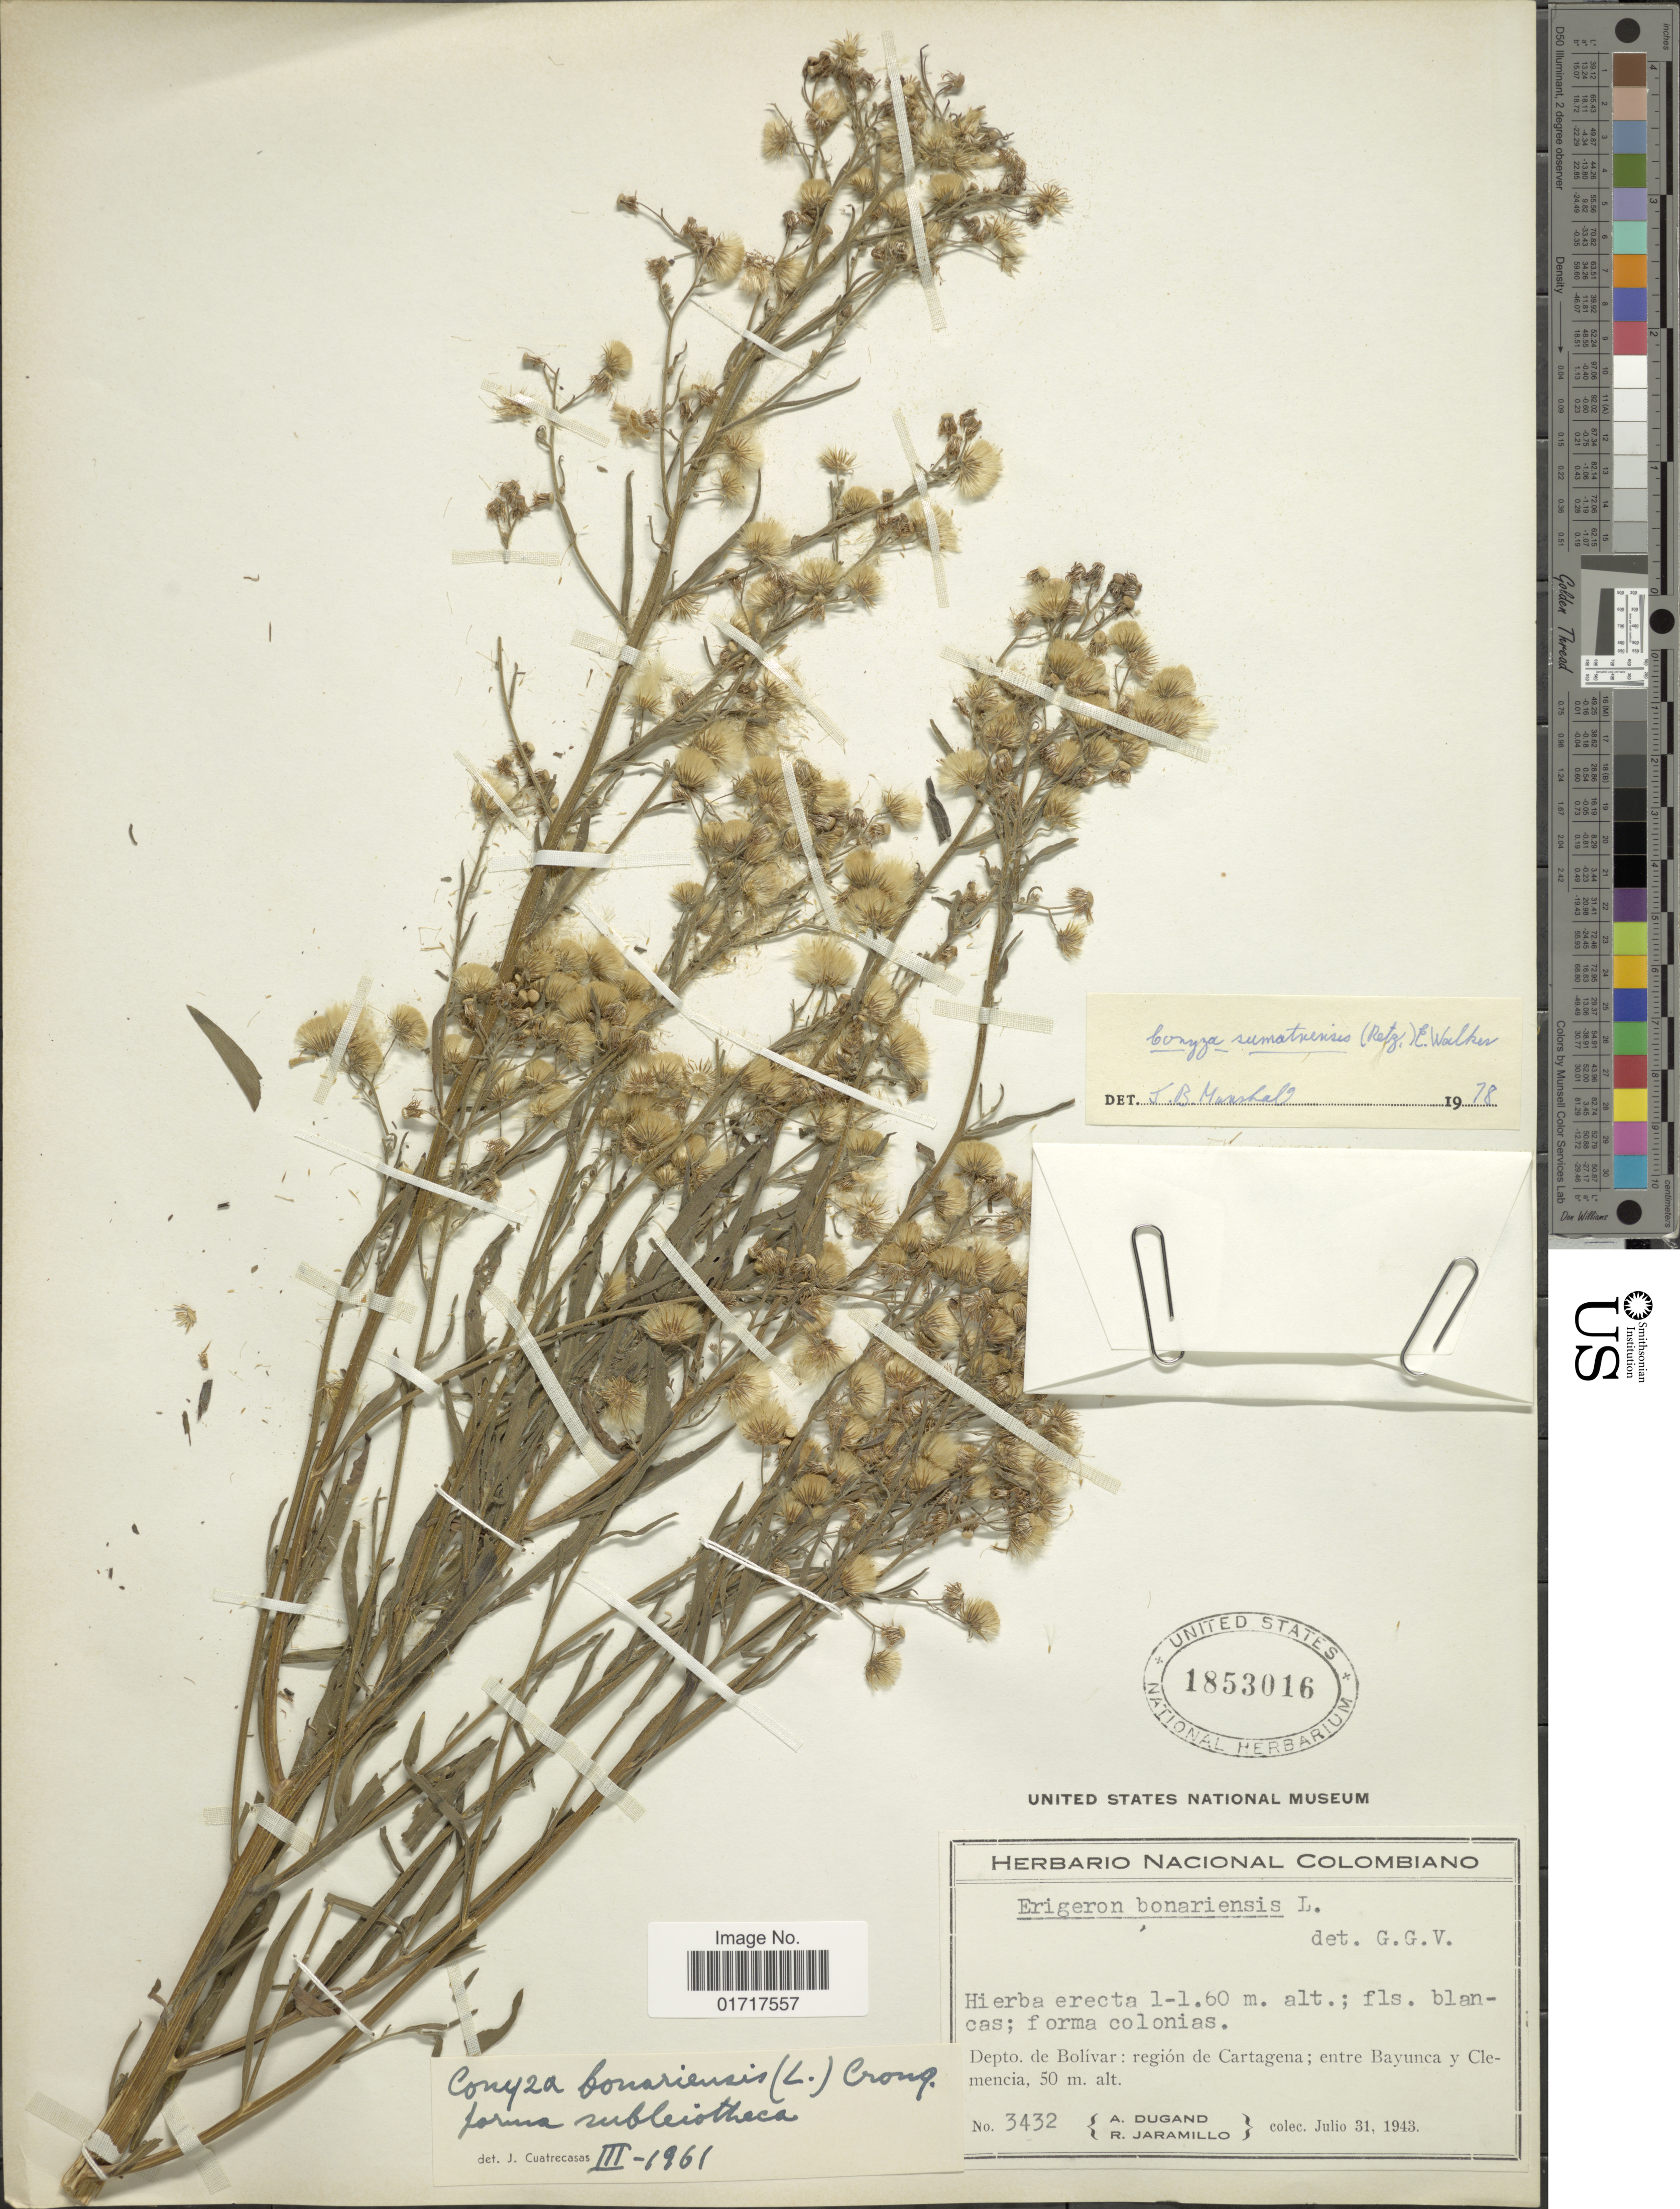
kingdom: Plantae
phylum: Tracheophyta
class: Magnoliopsida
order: Asterales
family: Asteraceae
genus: Conyza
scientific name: Conyza sumatrensis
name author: (Retz.) E. Walker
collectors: A. Dugand & R. Jaramillo M.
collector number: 3432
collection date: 1943-07-31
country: Colombia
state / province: Bolívar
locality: Depto. de Bolivar: region de Cartagena; Bayuna y Clemencia.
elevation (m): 50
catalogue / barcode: US 1853016